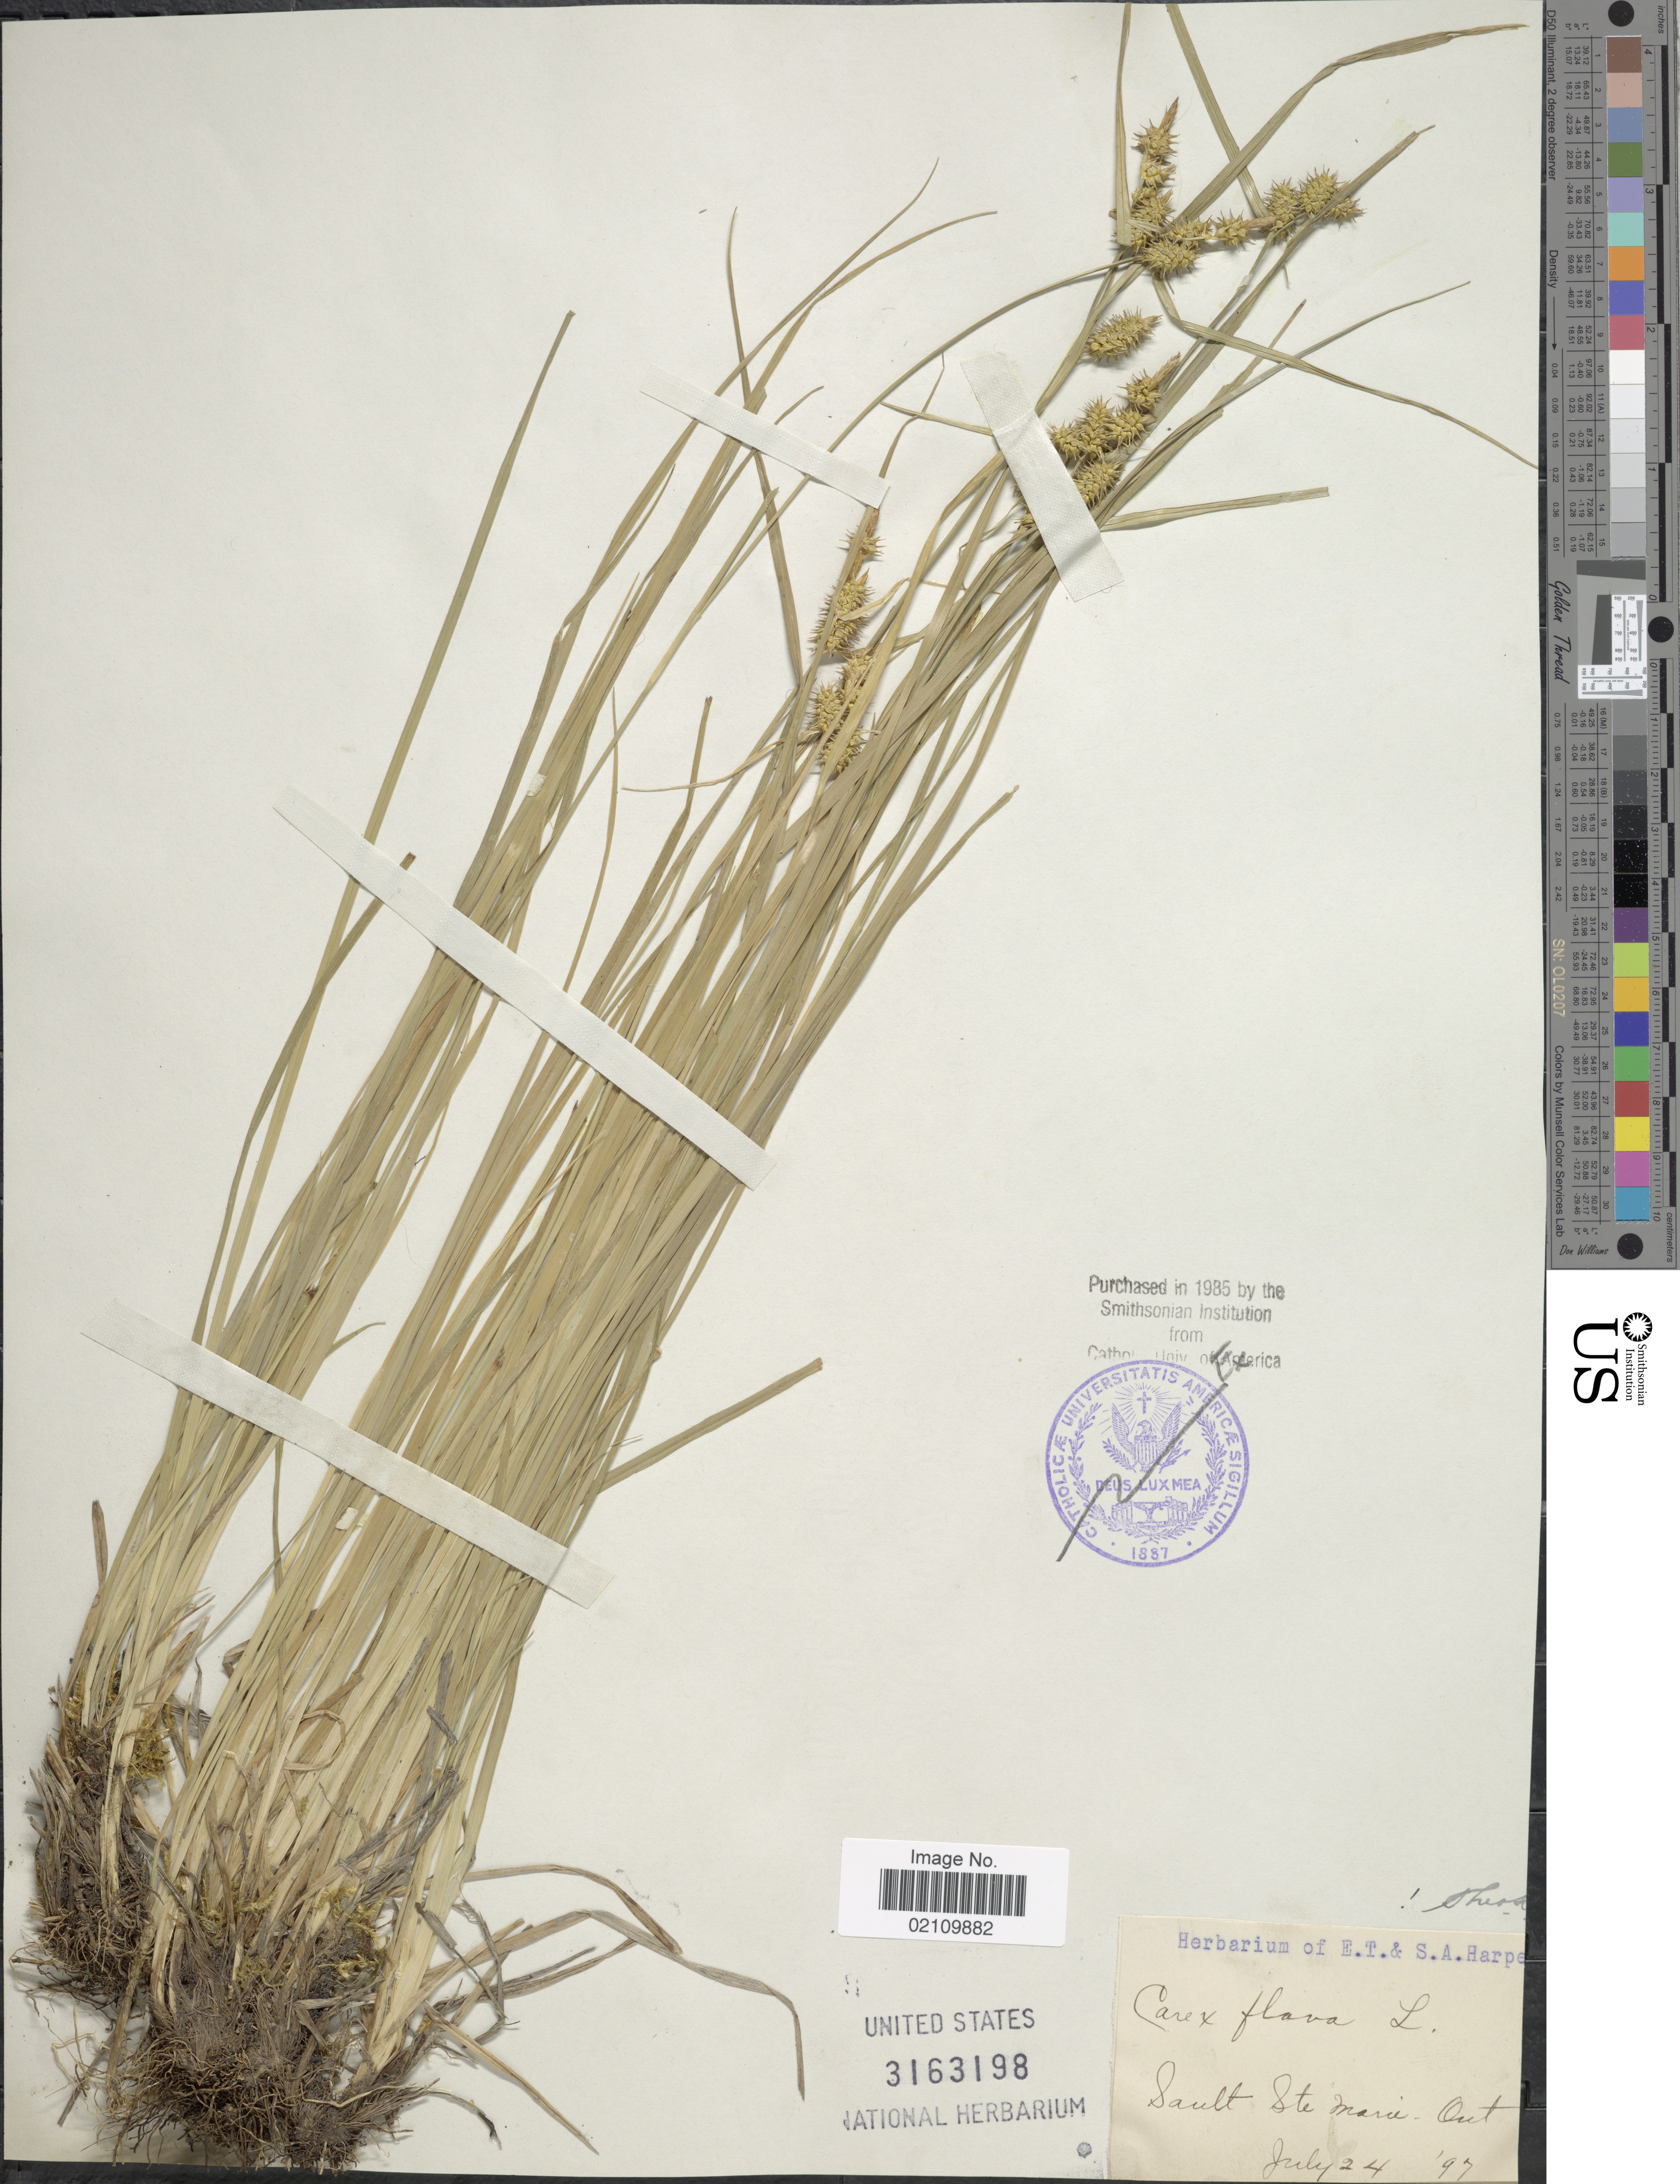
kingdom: Plantae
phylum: Tracheophyta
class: Liliopsida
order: Poales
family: Cyperaceae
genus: Carex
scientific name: Carex flava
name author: L.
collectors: ex herb. of E. T. & S. A. Harper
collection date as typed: Transcribed d/m/y: 24/7/97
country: Canada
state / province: Ontario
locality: Sault Ste. Marie, Ont.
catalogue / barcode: US 3163198